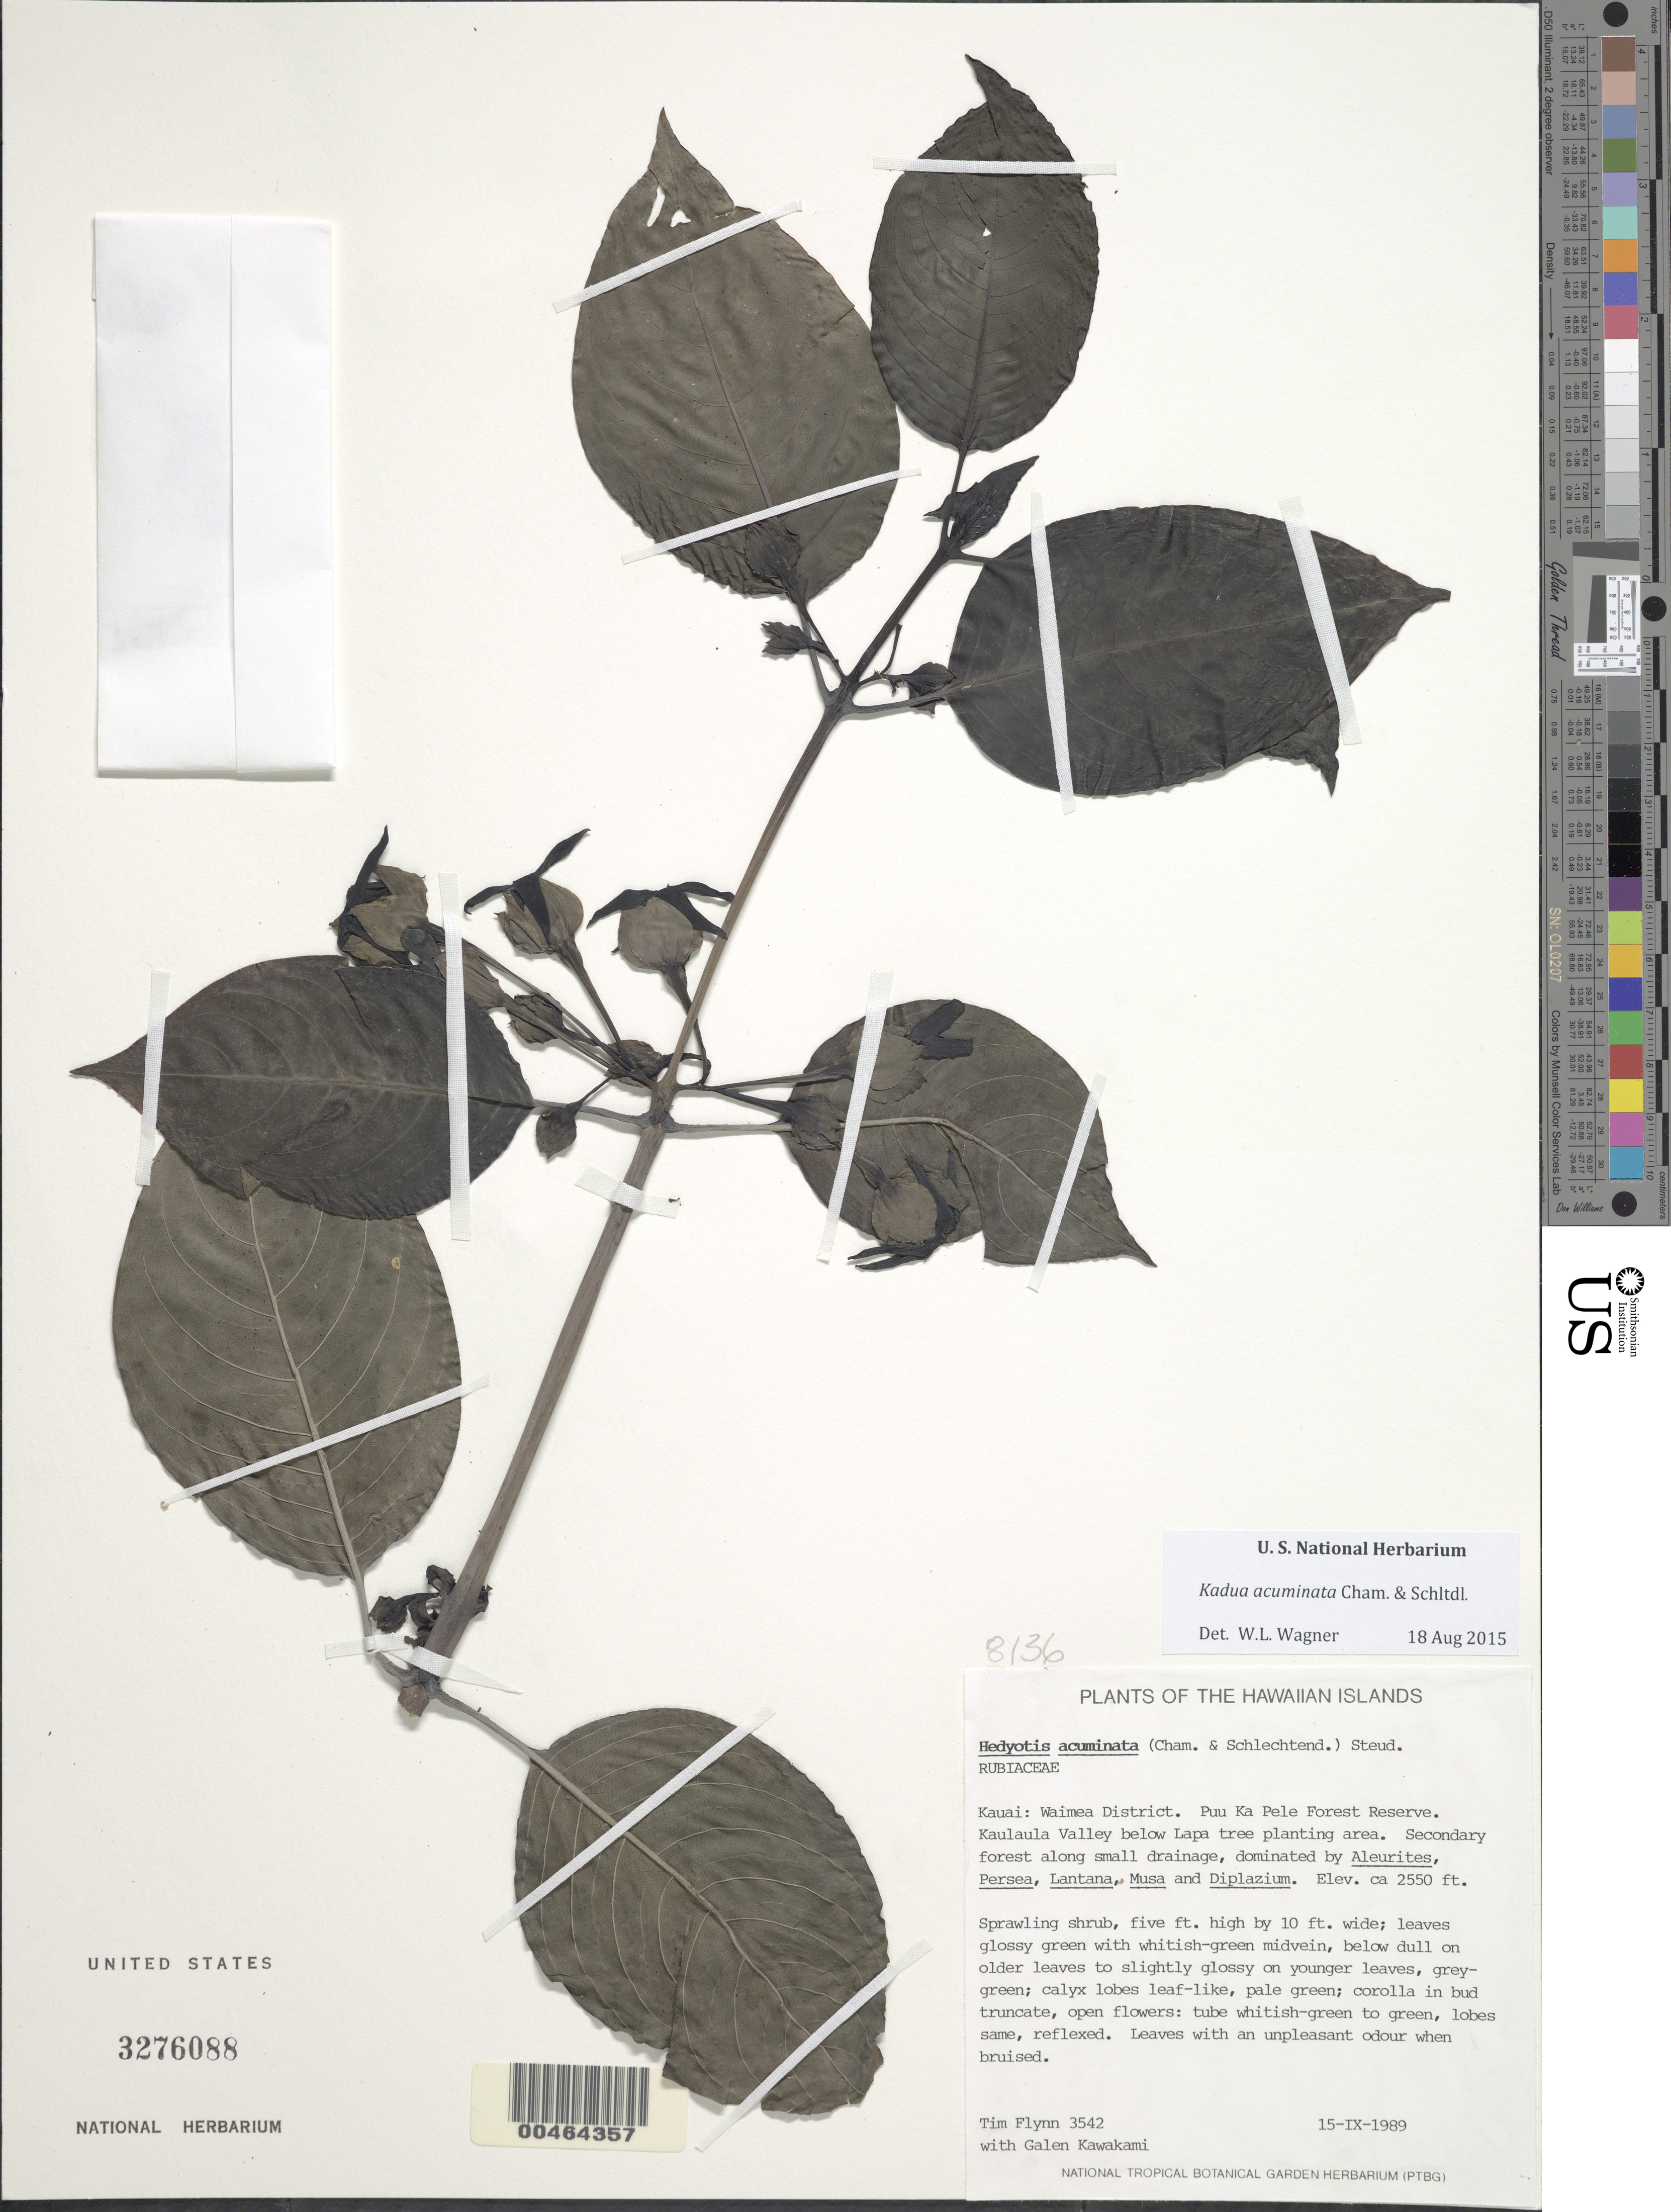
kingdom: Plantae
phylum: Tracheophyta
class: Magnoliopsida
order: Gentianales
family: Rubiaceae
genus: Kadua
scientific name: Kadua acuminata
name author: Cham. & Schltdl.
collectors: T. W. Flynn & G. Kawakami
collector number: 3542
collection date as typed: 15 Sep 1989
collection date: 1989-09-15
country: United States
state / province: Hawaii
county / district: Kauai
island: Kaua'i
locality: Waimea District. Puu Ka Pele Forest Reserve. Kaulaula Valley below Lapa tree planting area, along small drainage.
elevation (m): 777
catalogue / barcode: US 3276088